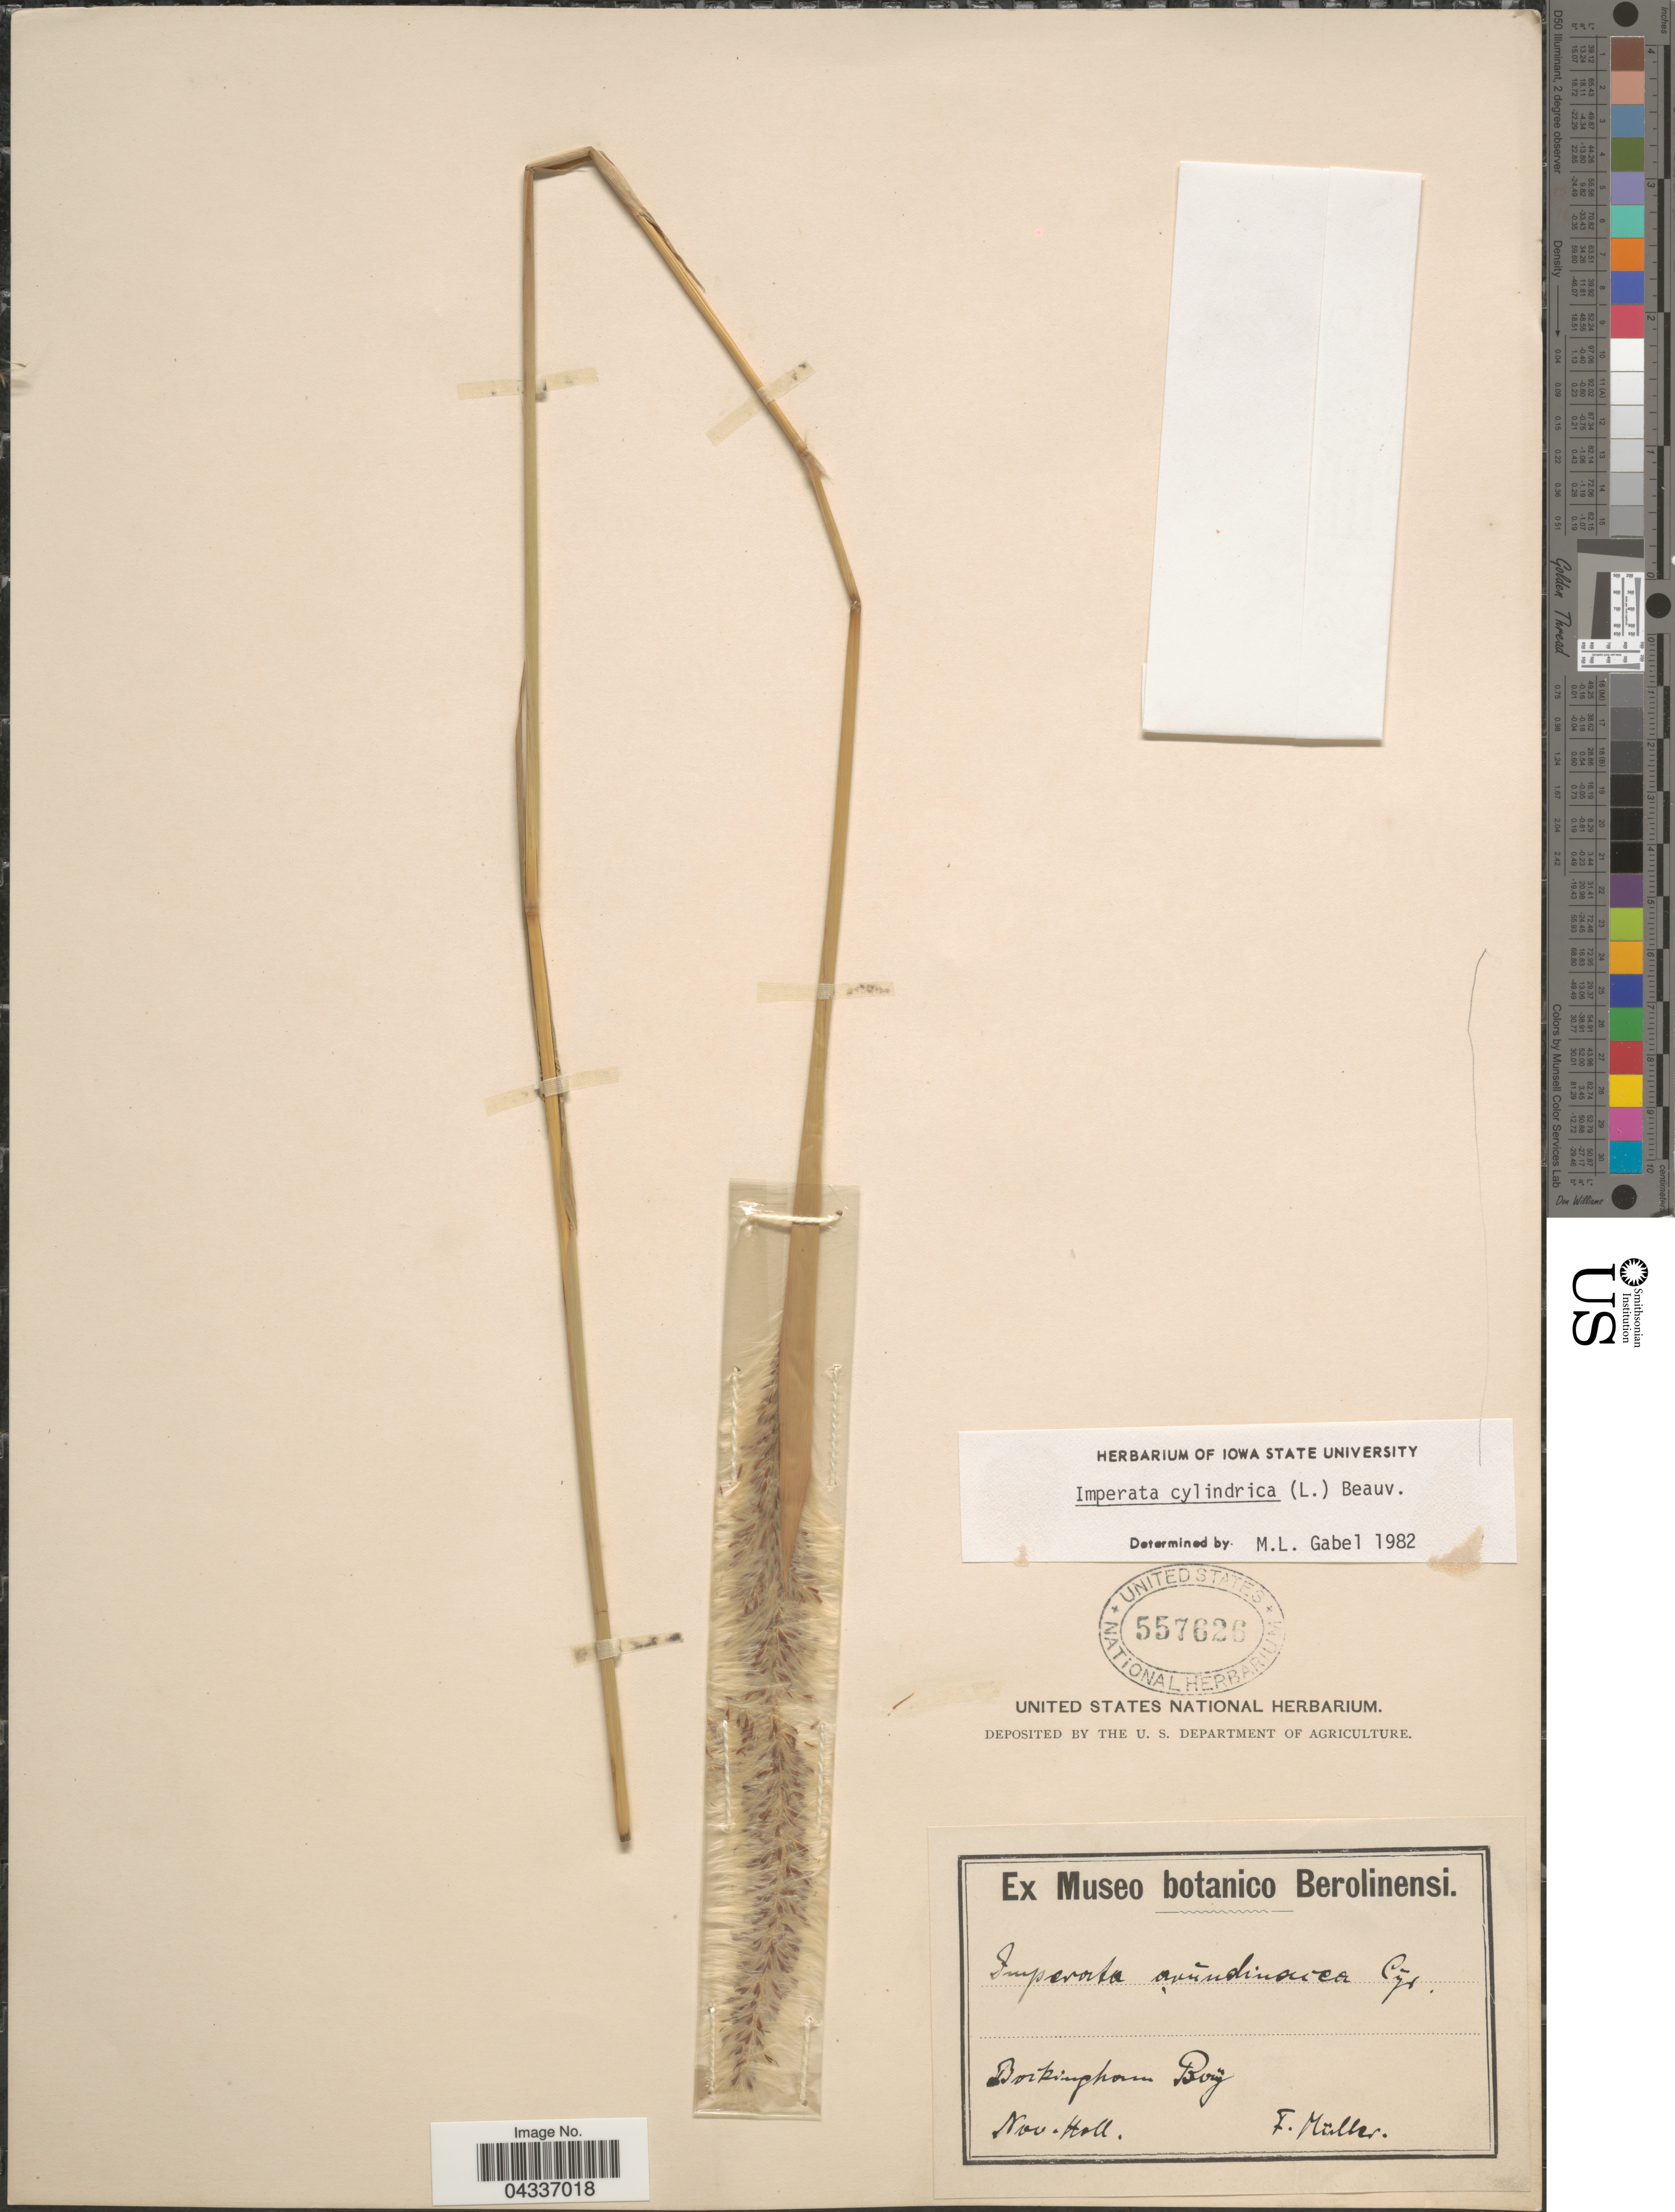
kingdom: Plantae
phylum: Tracheophyta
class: Liliopsida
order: Poales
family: Poaceae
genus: Imperata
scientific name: Imperata cylindrica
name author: (L.) P. Beauv.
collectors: F. Müller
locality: Borkingham Borij. Nov. Holl. [interpreted]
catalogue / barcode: US 557626